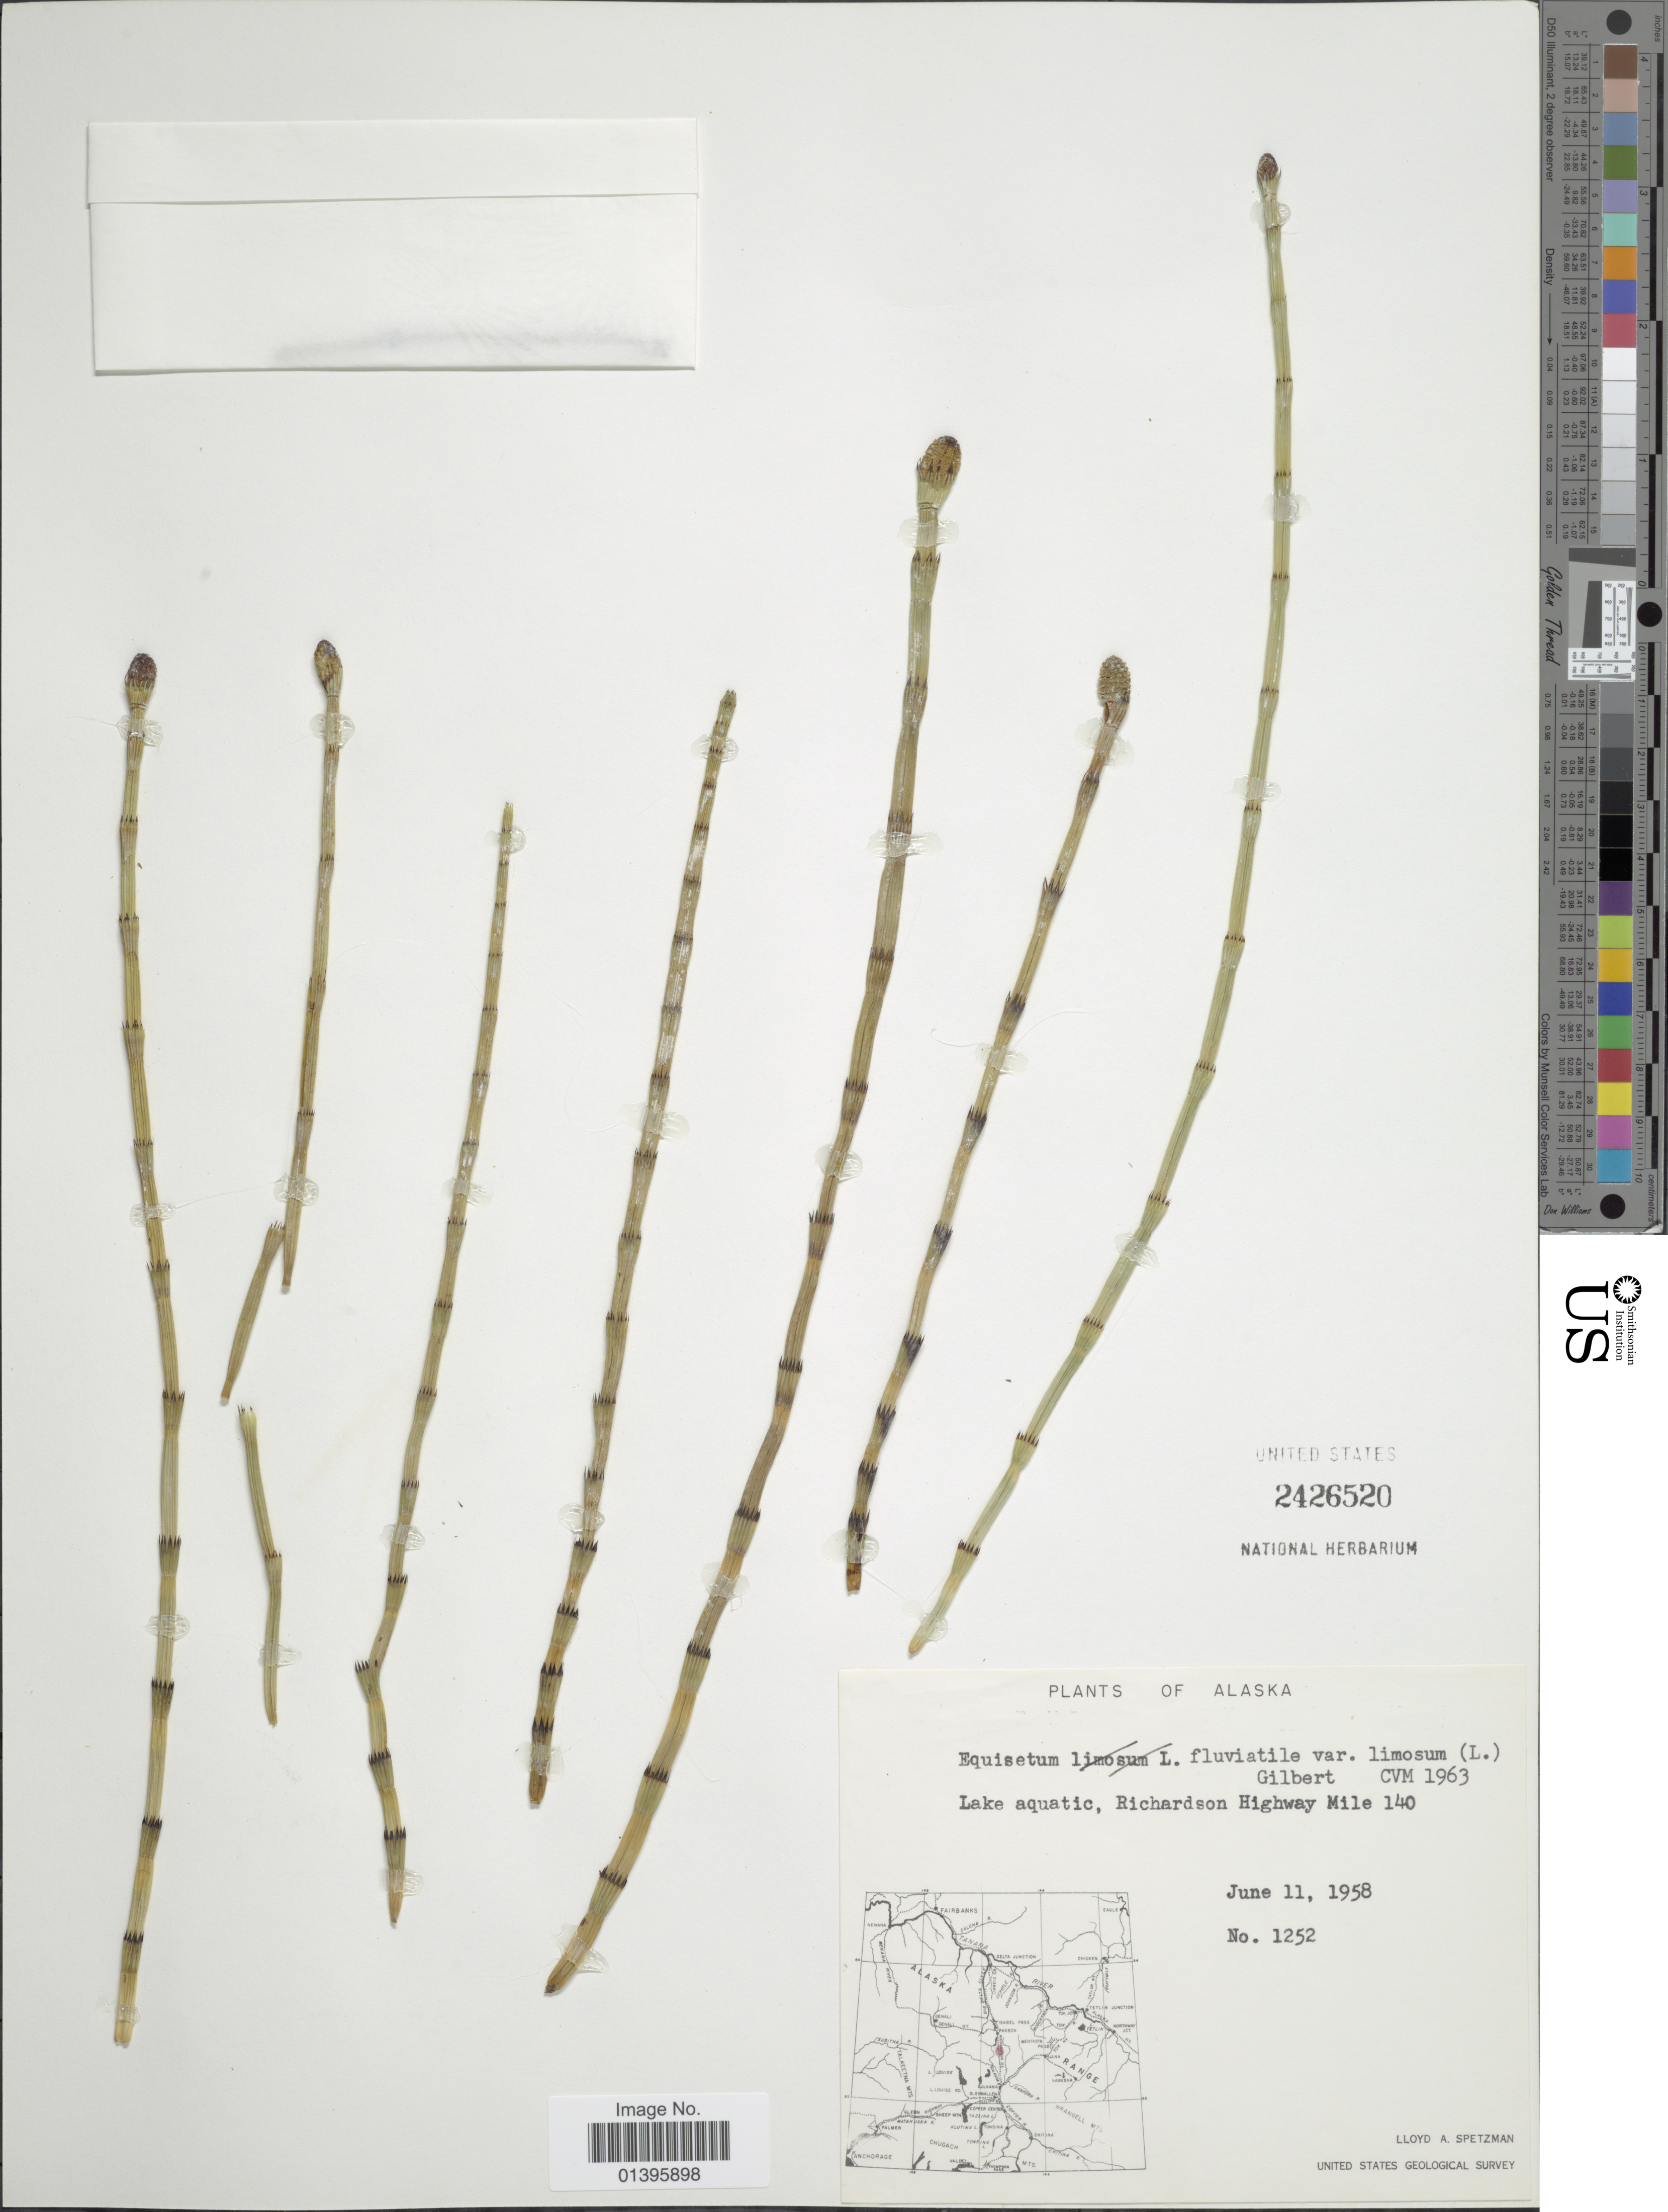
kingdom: Plantae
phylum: Tracheophyta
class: Polypodiopsida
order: Equisetales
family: Equisetaceae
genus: Equisetum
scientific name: Equisetum fluviatile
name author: L.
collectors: L. Spetzman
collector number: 1252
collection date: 1958-06-11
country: United States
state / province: Alaska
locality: Lake aquatic, Richardson Highway Mile 140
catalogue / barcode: US 2426520